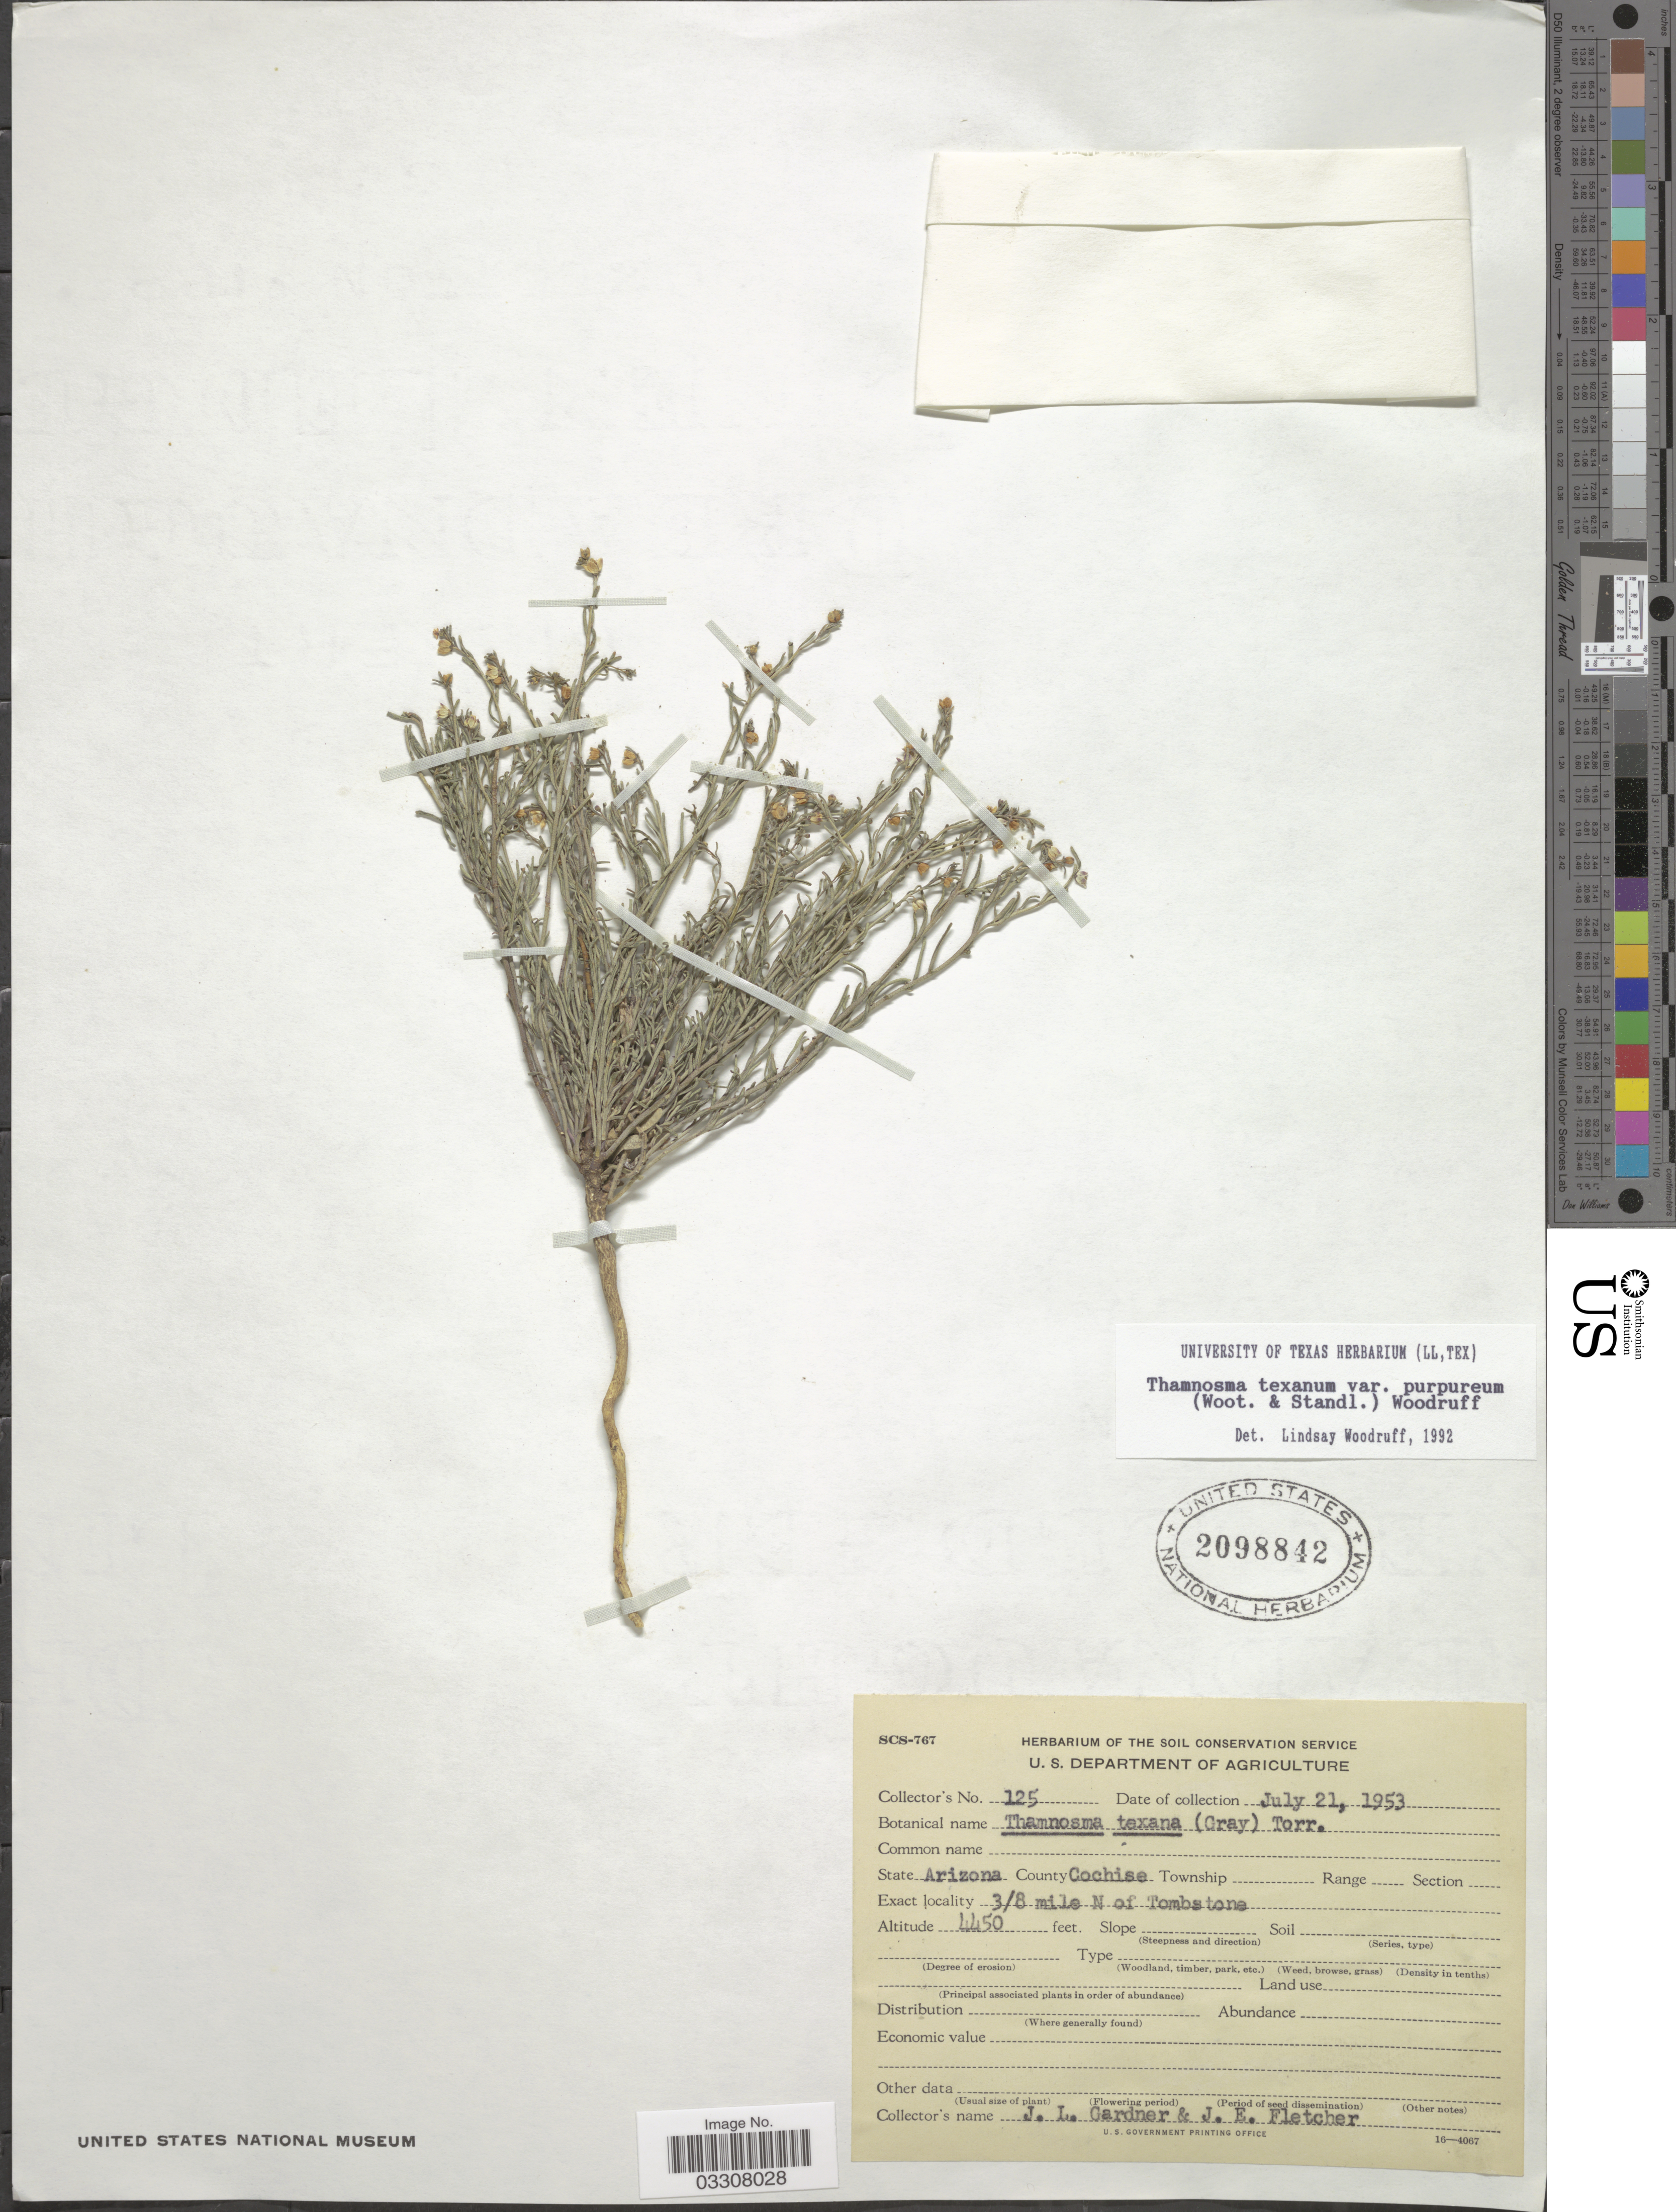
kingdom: Plantae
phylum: Tracheophyta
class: Magnoliopsida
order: Sapindales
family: Rutaceae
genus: Thamnosma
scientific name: Thamnosma texana var. purpurea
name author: (Wooton & Standl.) Woodruff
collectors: J. L. Gardner & J. Fletcher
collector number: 125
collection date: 1953-07-21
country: United States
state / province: Arizona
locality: County Cochise. 3/8 mile N of Tombstone.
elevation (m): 1356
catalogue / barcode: US 2098842